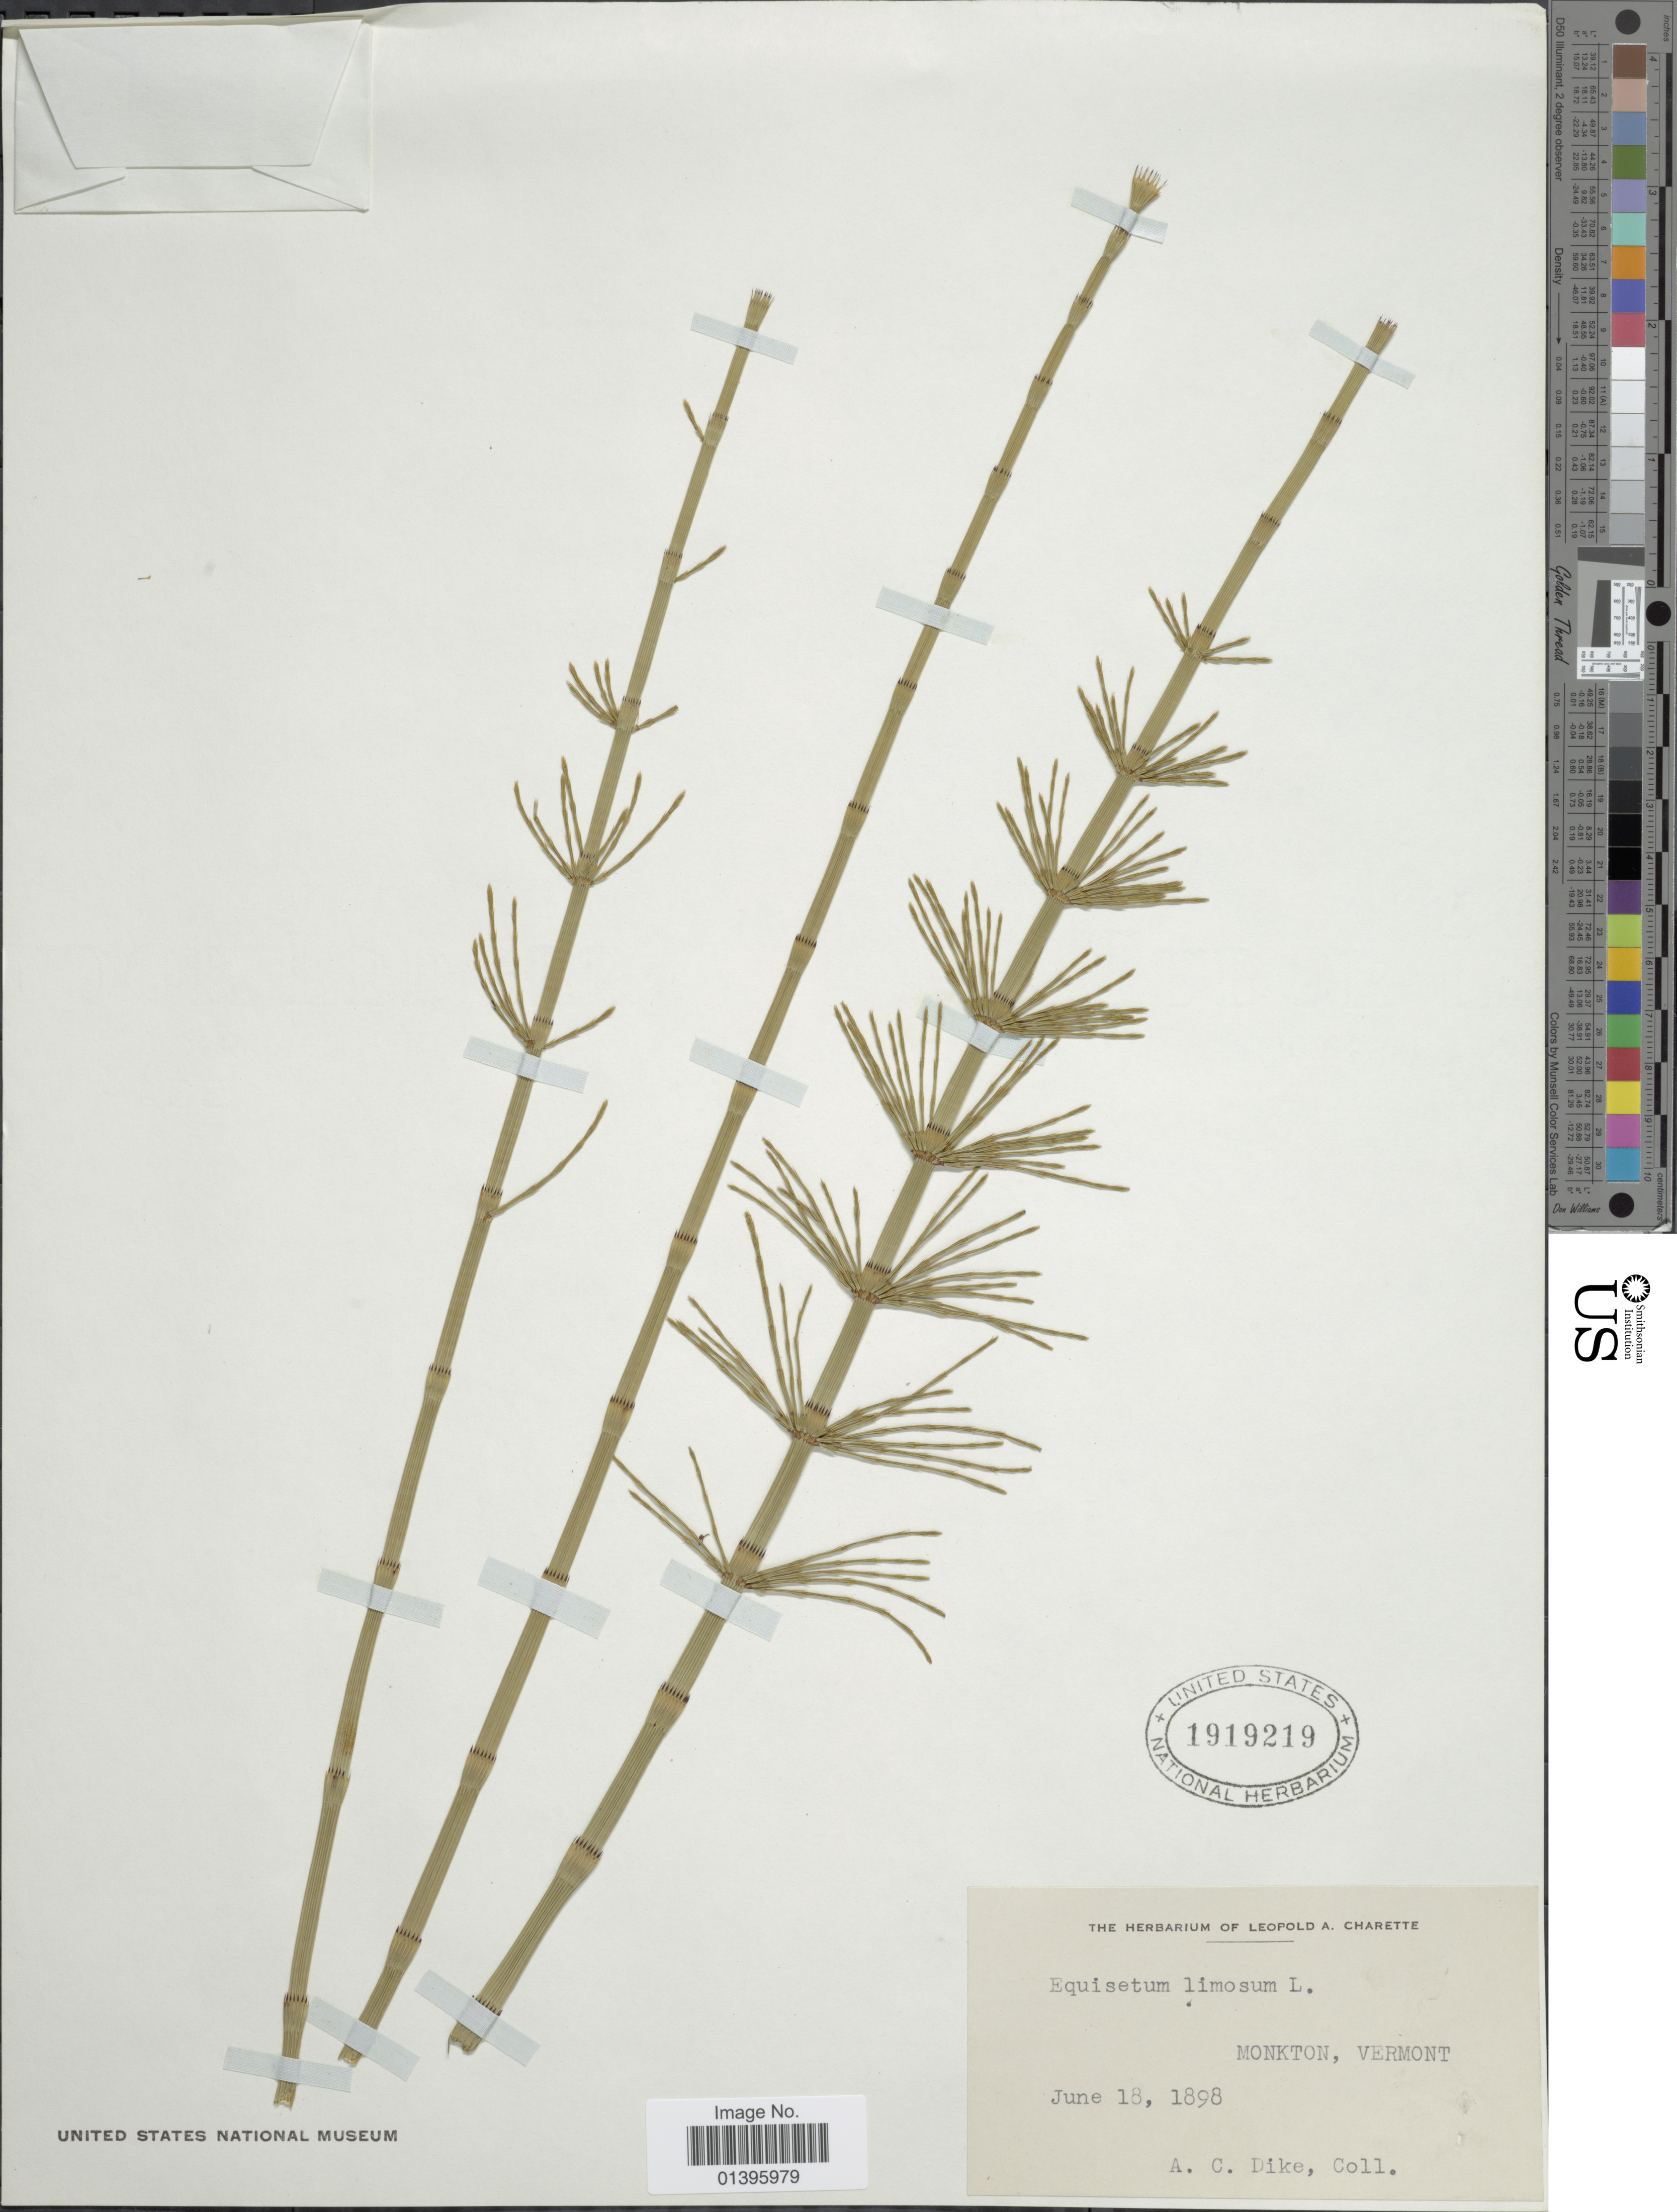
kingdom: Plantae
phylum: Tracheophyta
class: Polypodiopsida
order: Equisetales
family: Equisetaceae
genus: Equisetum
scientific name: Equisetum fluviatile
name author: L.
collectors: A. Dike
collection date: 1898-06-18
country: United States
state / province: Vermont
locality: Monkton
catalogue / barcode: US 1919219